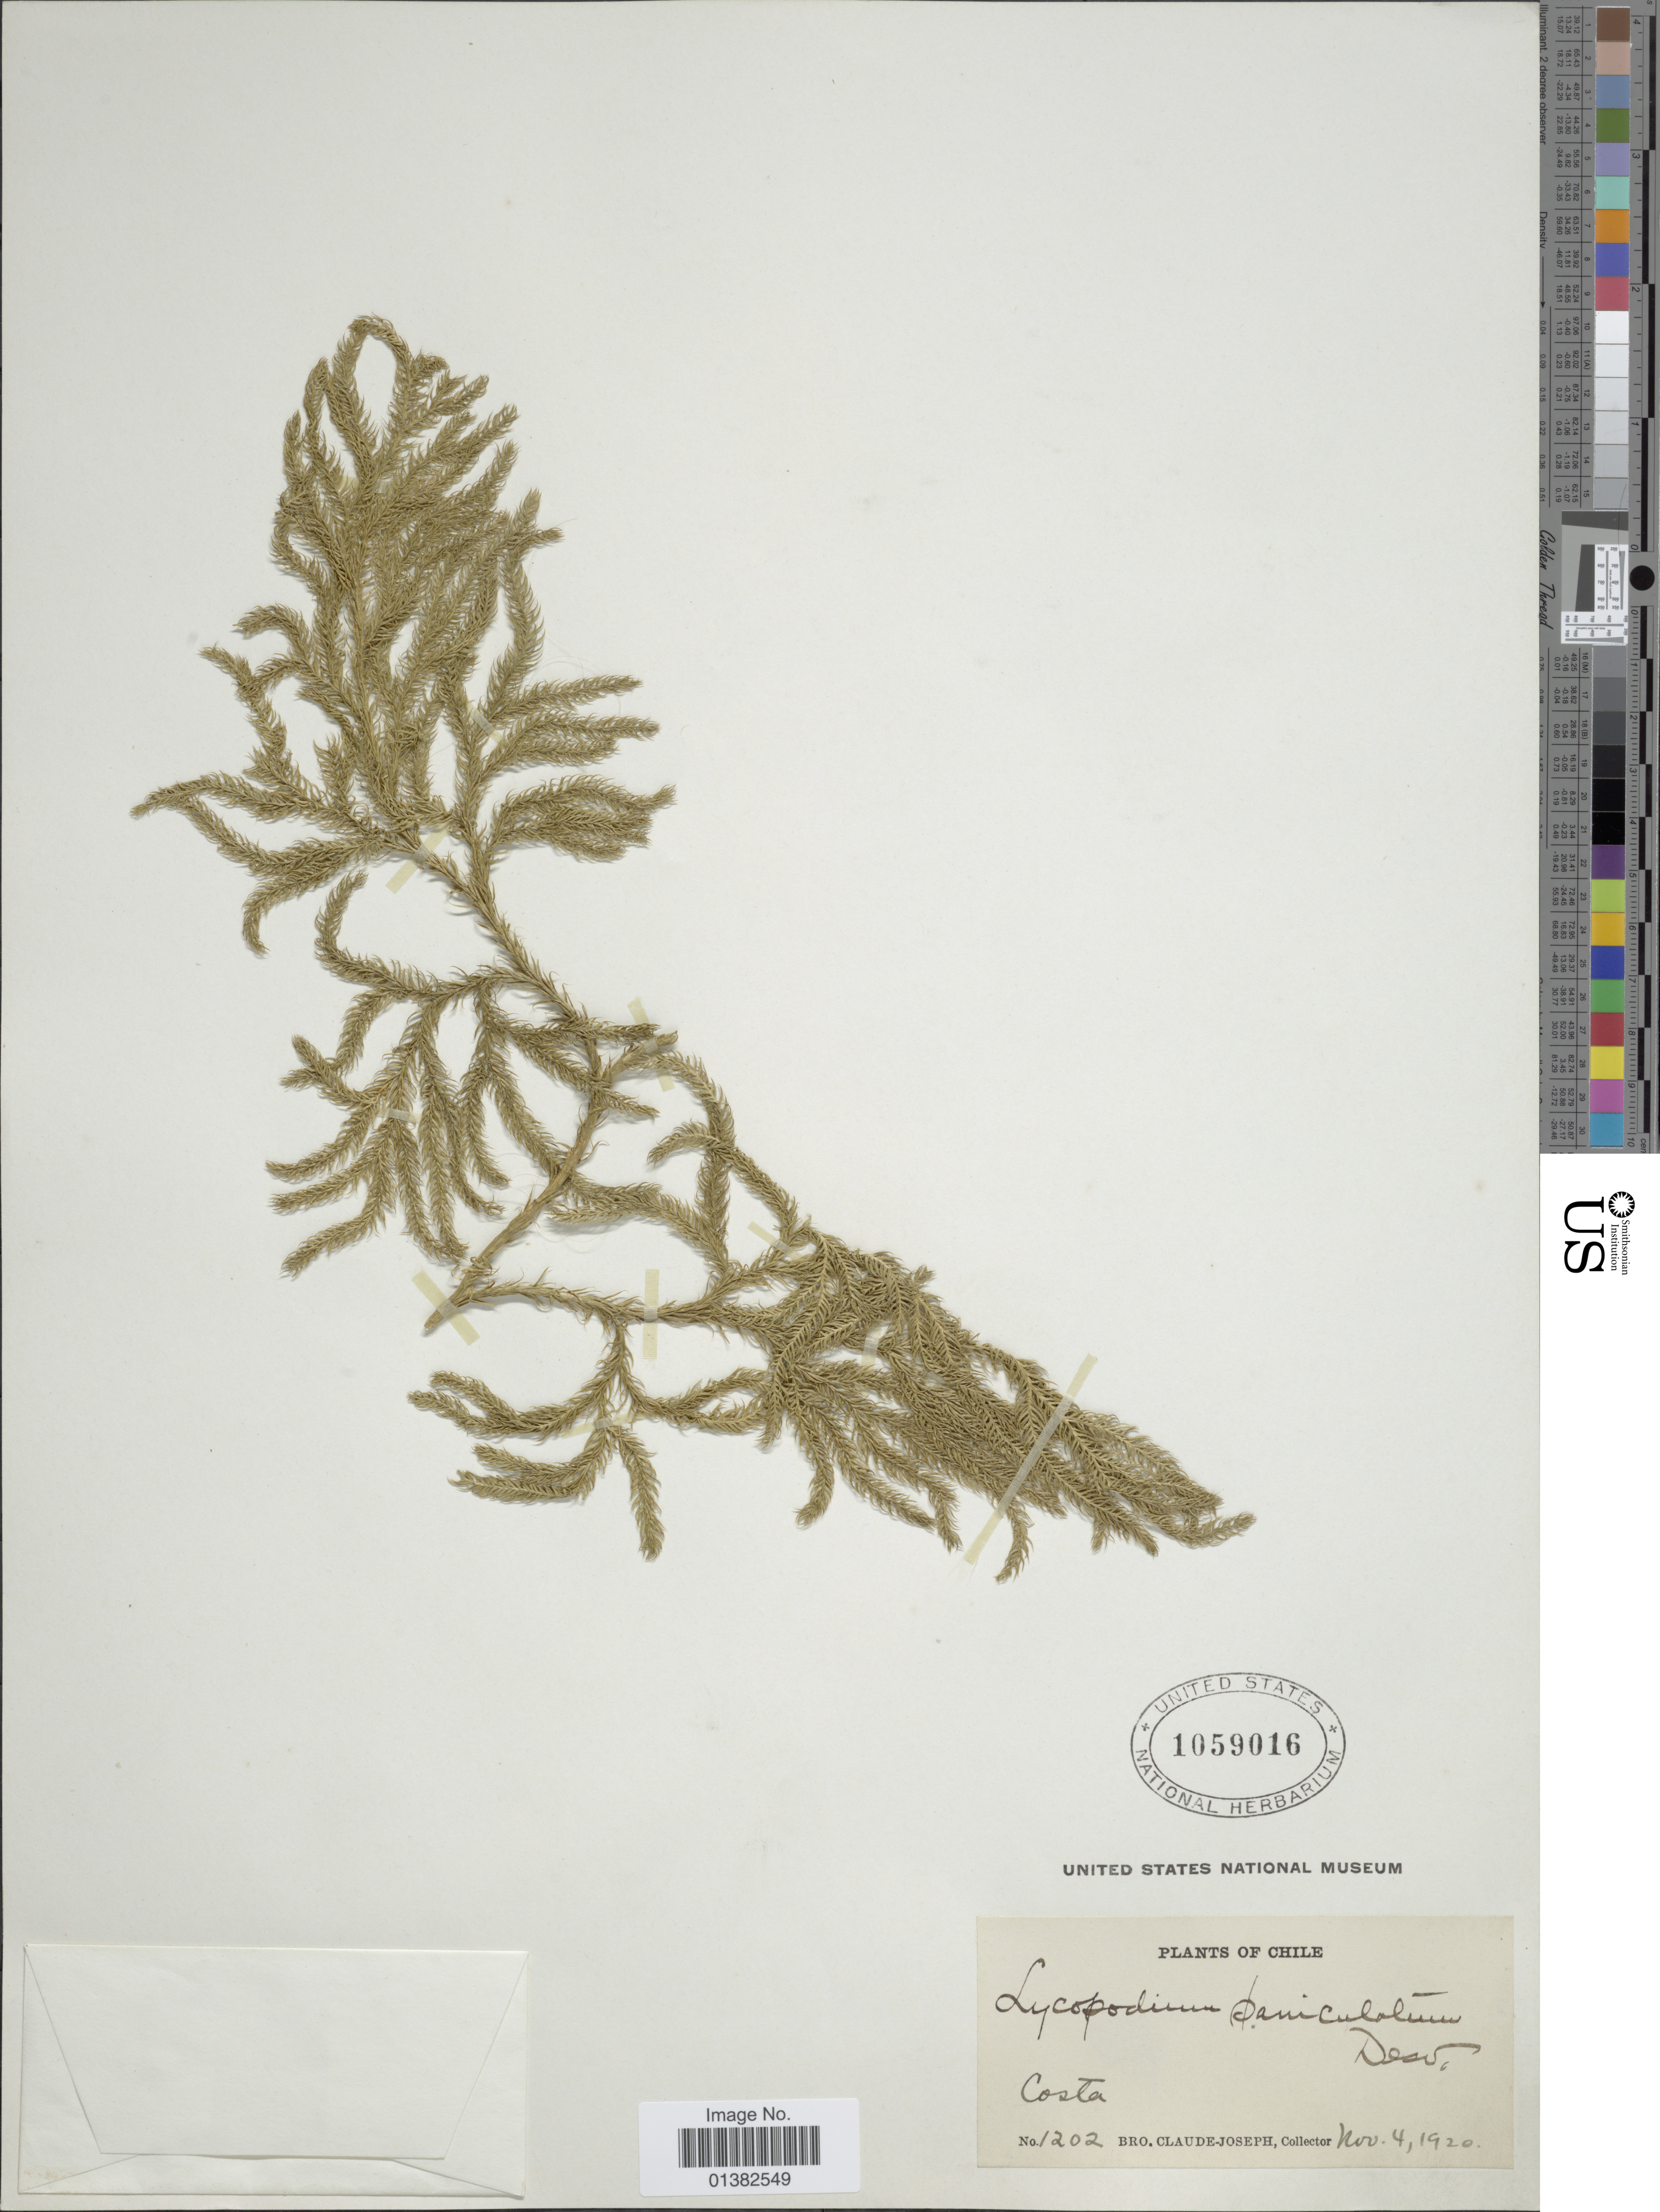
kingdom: Plantae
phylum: Tracheophyta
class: Lycopodiopsida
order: Lycopodiales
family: Lycopodiaceae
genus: Austrolycopodium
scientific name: Austrolycopodium paniculatum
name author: (Poir.) Holub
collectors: Bro. Claude-Joseph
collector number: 1202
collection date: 1920-11-04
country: Chile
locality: Costa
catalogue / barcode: US 1059016